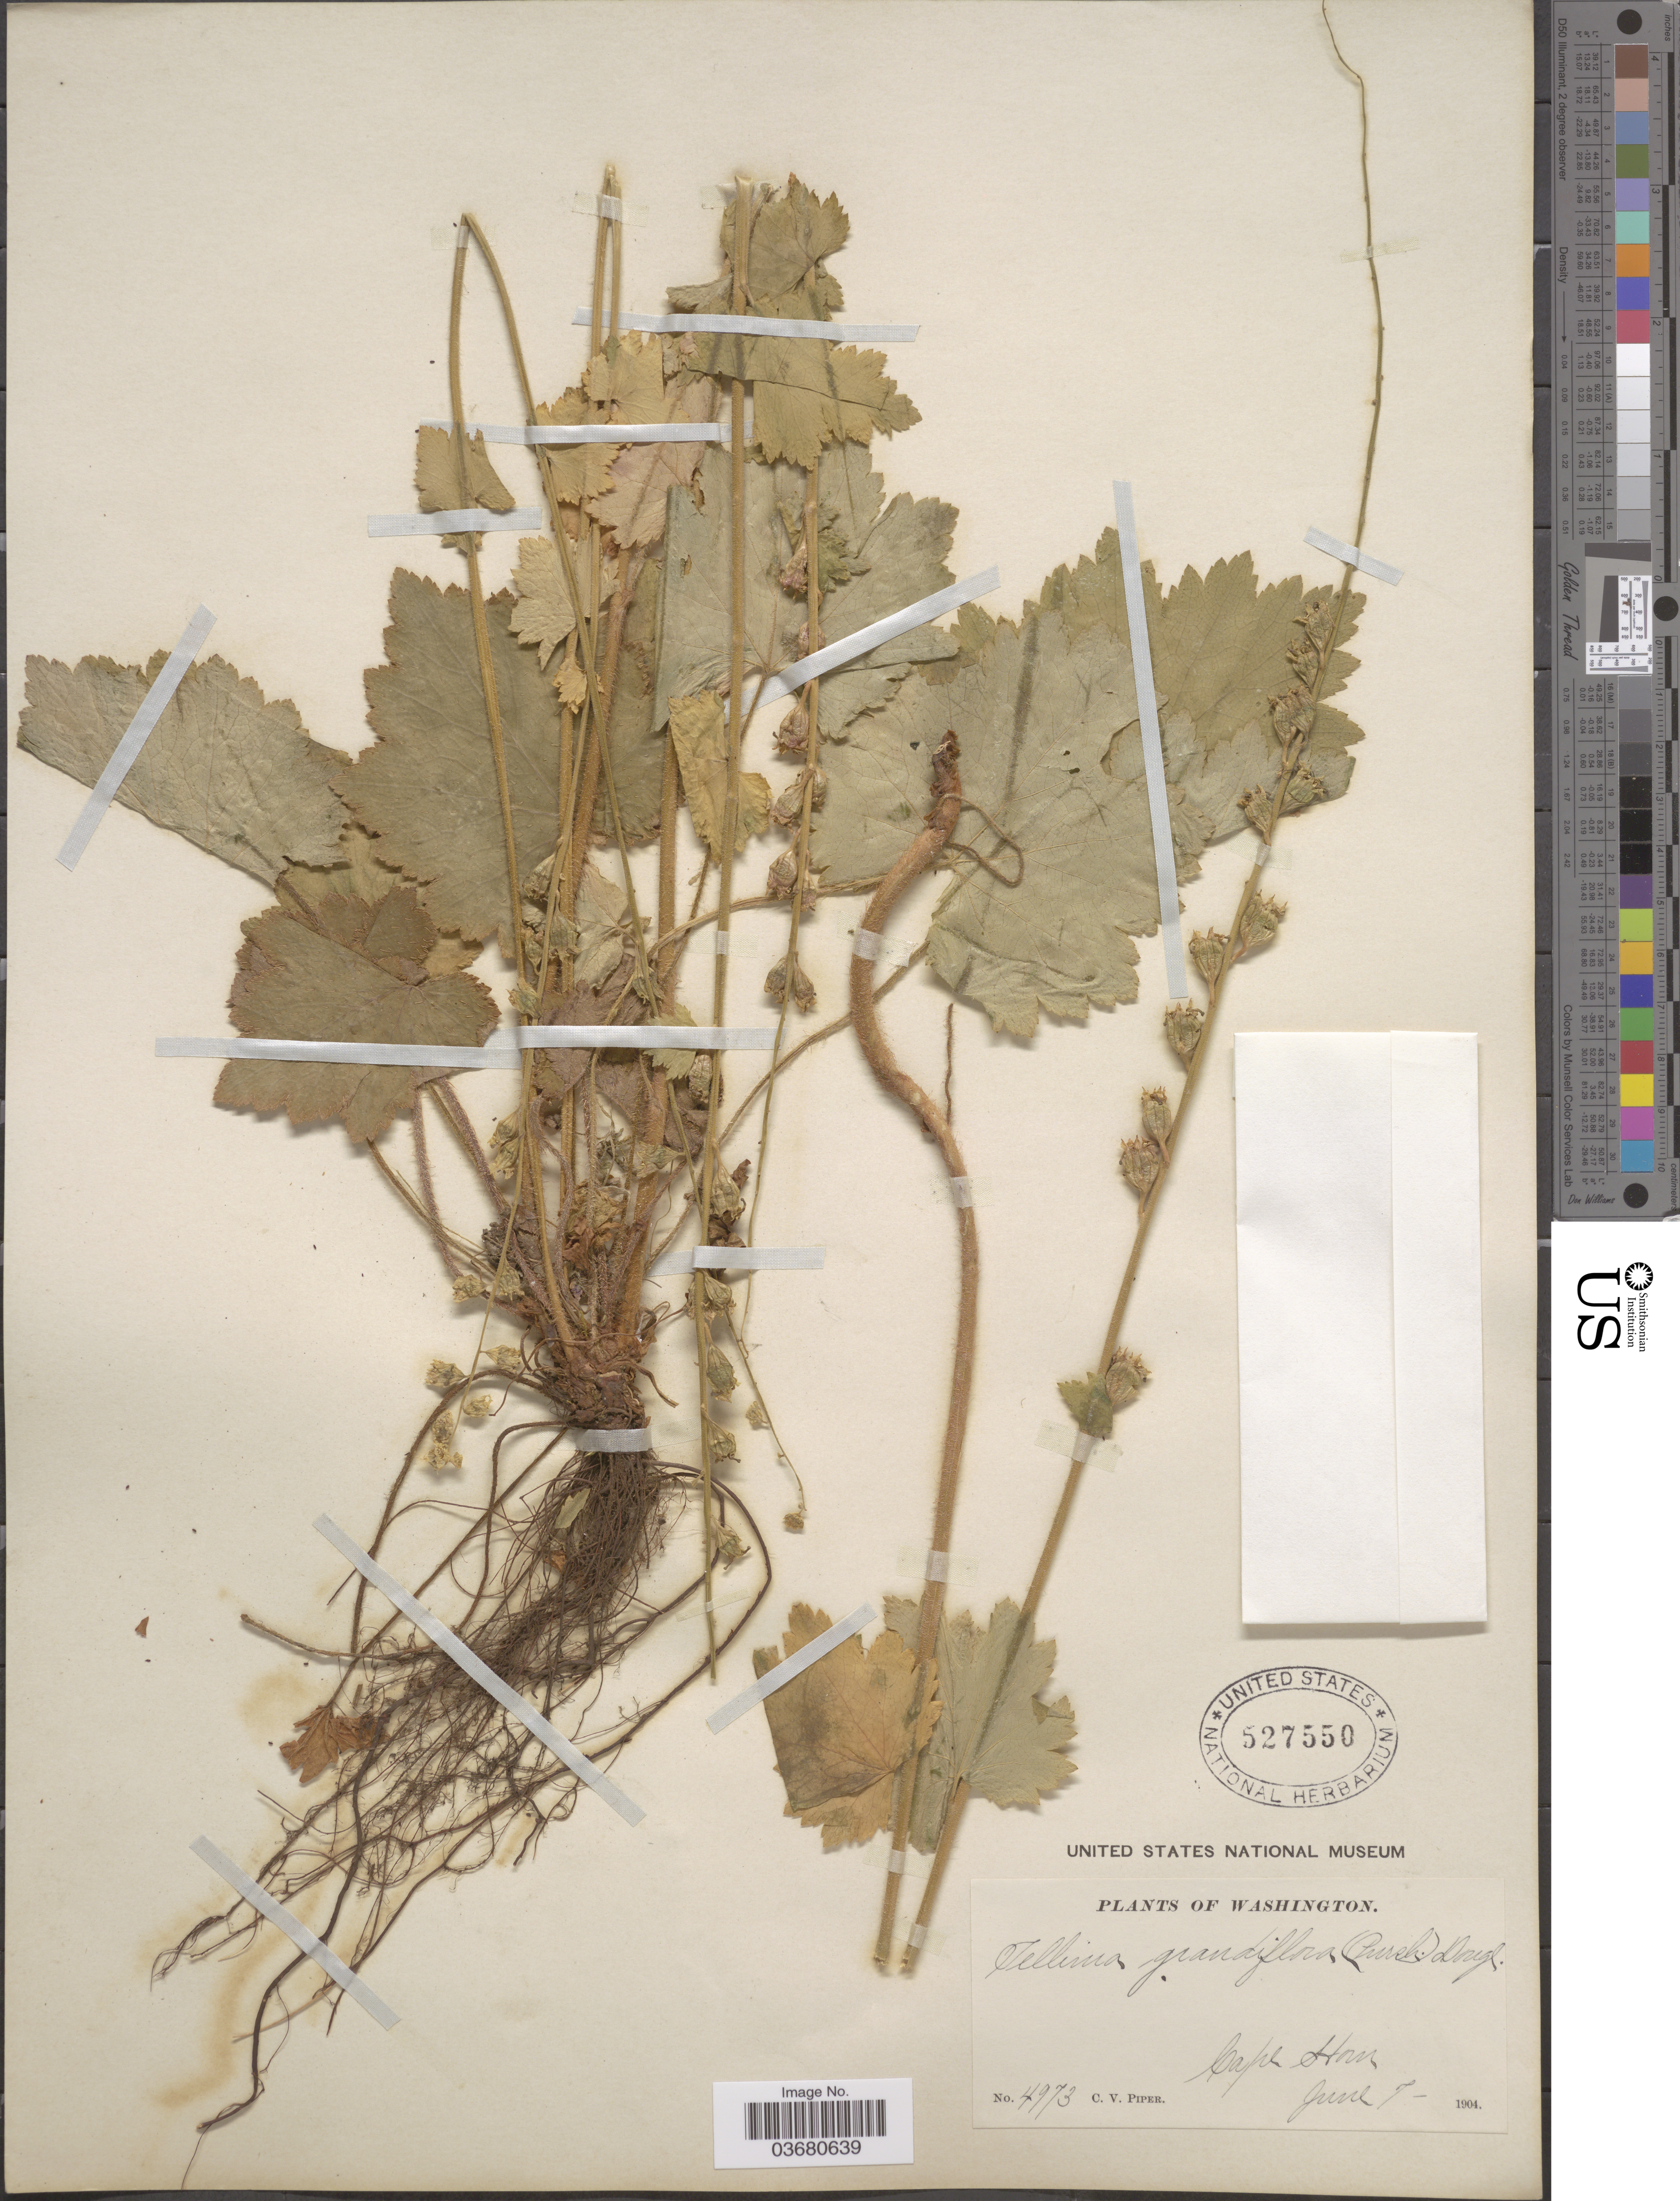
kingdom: Plantae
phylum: Tracheophyta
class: Magnoliopsida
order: Saxifragales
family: Saxifragaceae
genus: Tellima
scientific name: Tellima grandiflora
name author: (Pursh) Douglas ex Lindl.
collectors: C. V. Piper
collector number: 4973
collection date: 1904-06-07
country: United States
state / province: Washington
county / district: Skamania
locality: Cape Horn.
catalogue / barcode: US 527550